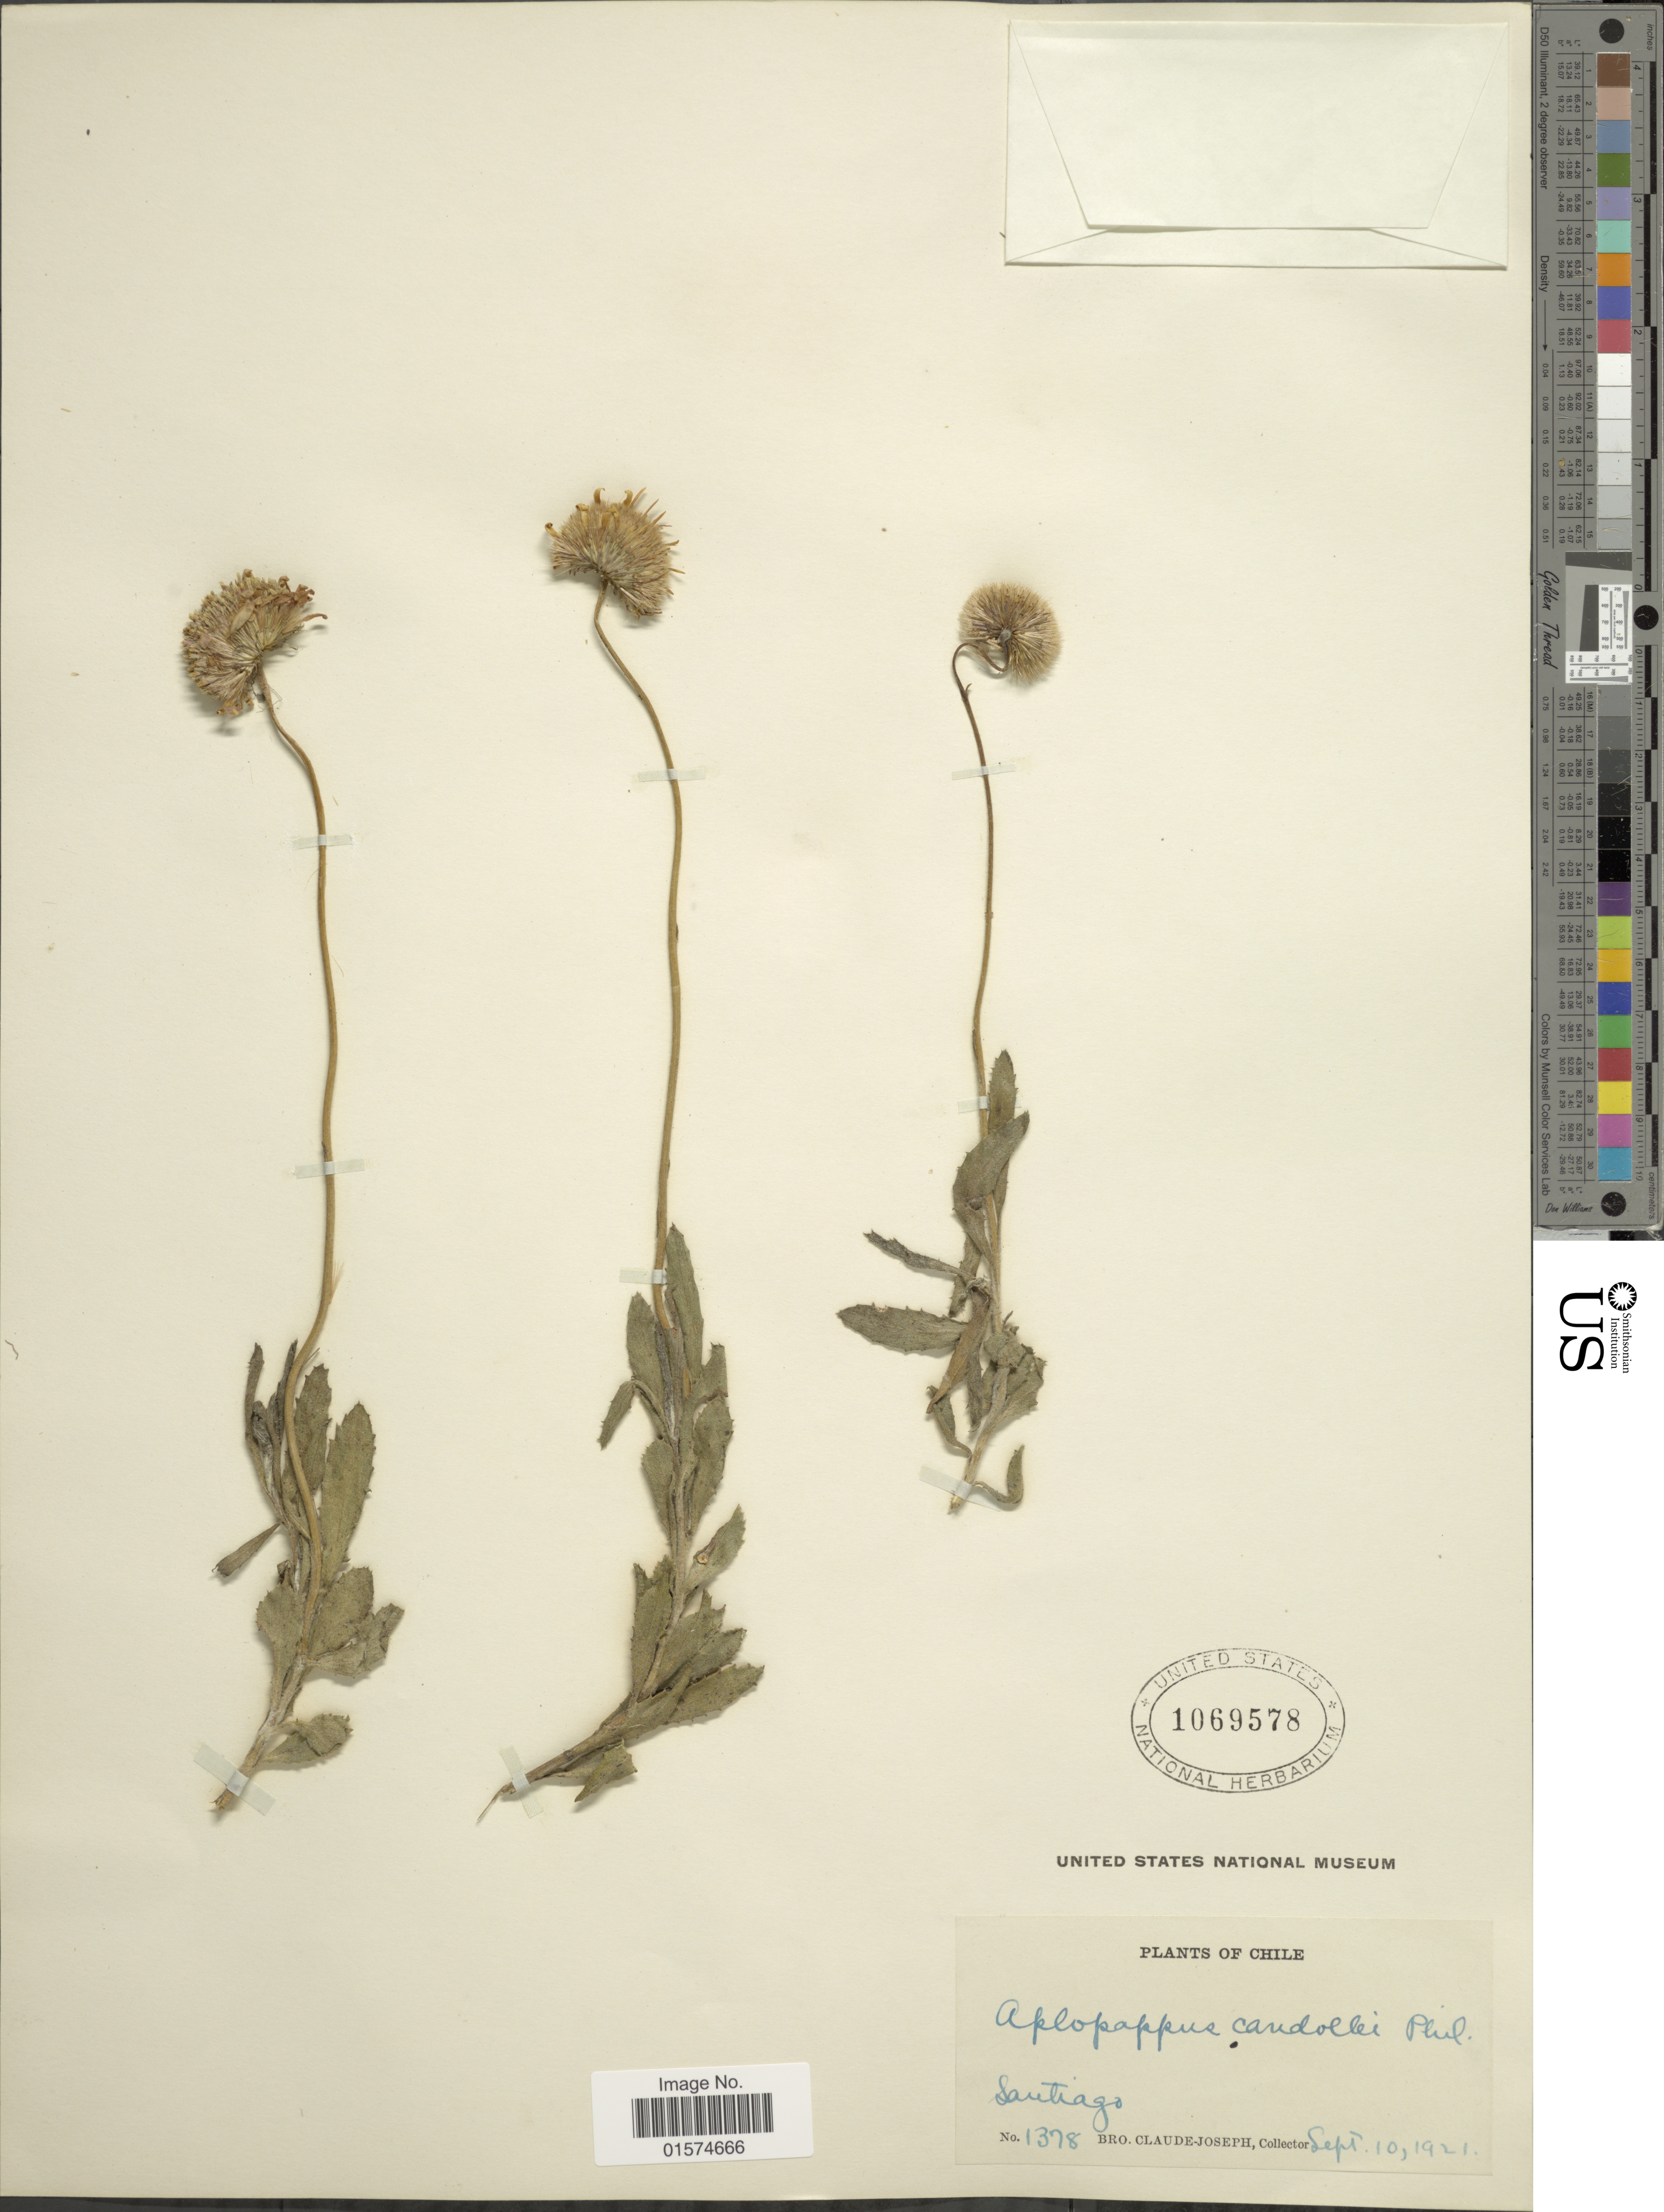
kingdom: Plantae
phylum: Tracheophyta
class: Magnoliopsida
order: Asterales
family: Asteraceae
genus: Haplopappus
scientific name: Haplopappus uncinatus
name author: Phil.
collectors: Bro. Claude-Joseph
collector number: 1378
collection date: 1921-09-10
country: Chile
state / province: Región Metropolitana (RM)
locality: Santiago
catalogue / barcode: US 1069578